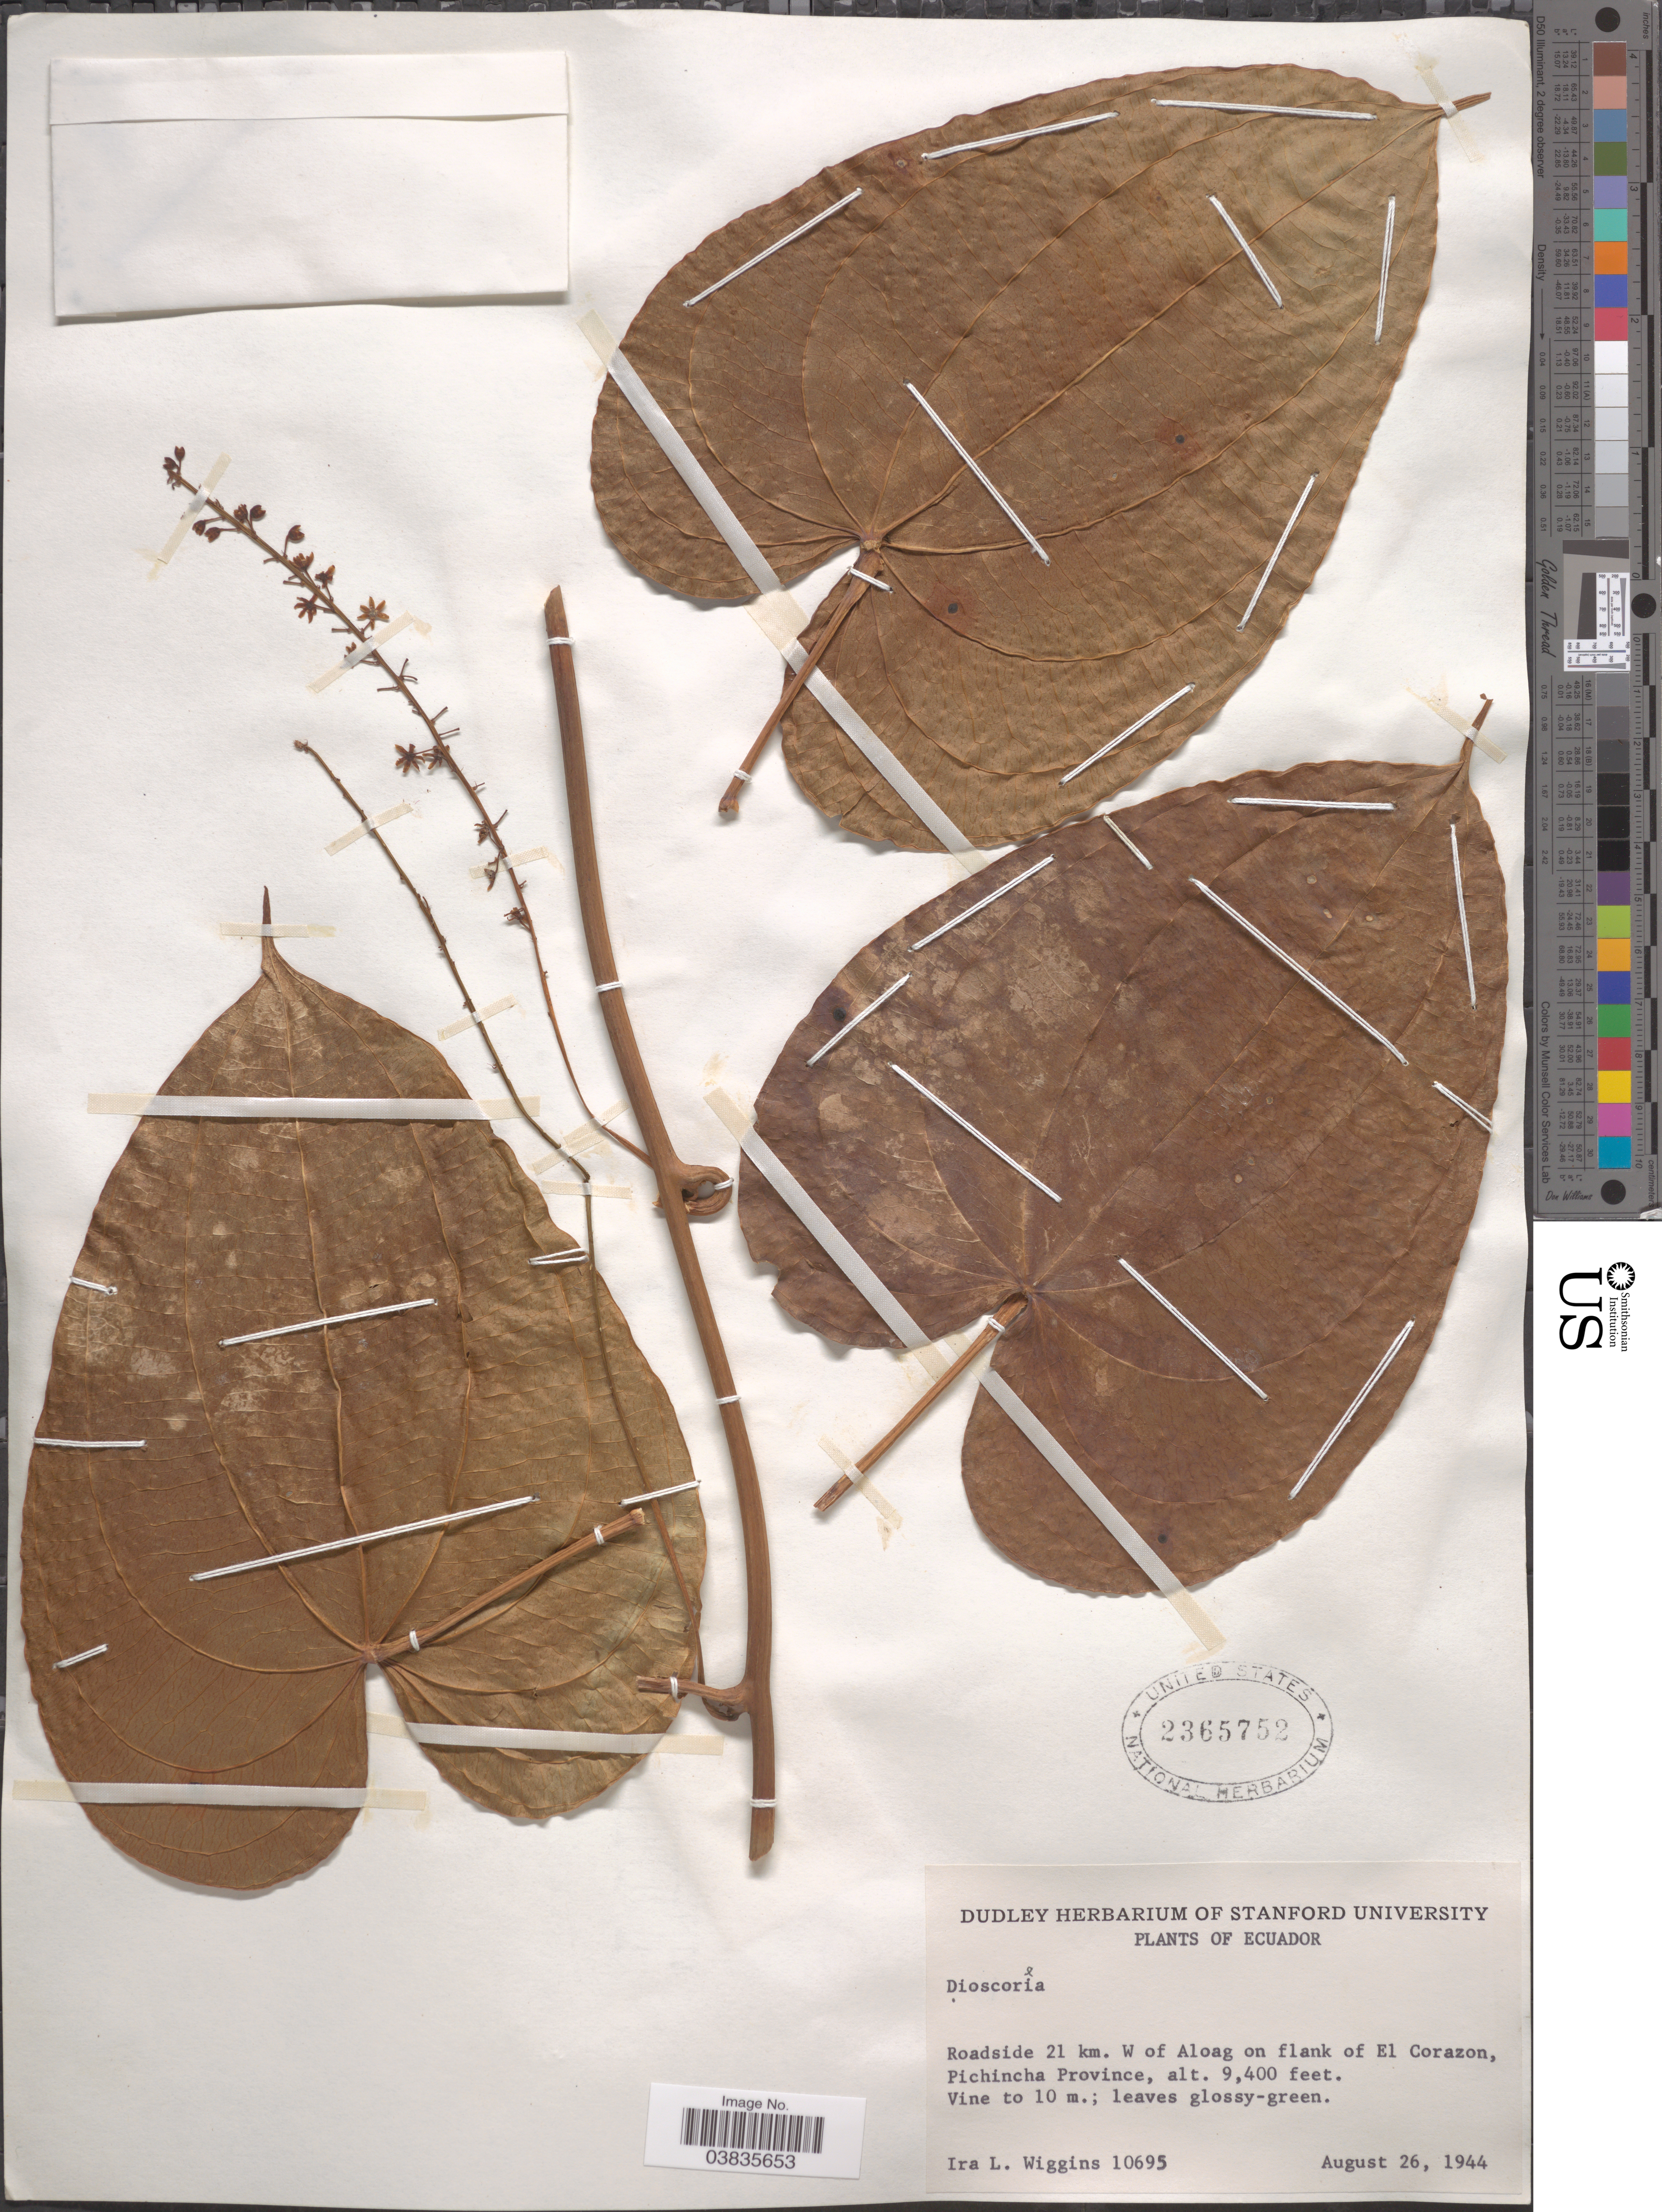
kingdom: Plantae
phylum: Tracheophyta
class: Liliopsida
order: Dioscoreales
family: Dioscoreaceae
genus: Dioscorea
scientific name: Dioscorea sp.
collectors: I. L. Wiggins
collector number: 10695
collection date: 1944-08-26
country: Ecuador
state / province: Pichincha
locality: Roadside 21 km. W of Aloag on flank of El Corazon.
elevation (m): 2865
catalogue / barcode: US 2365752